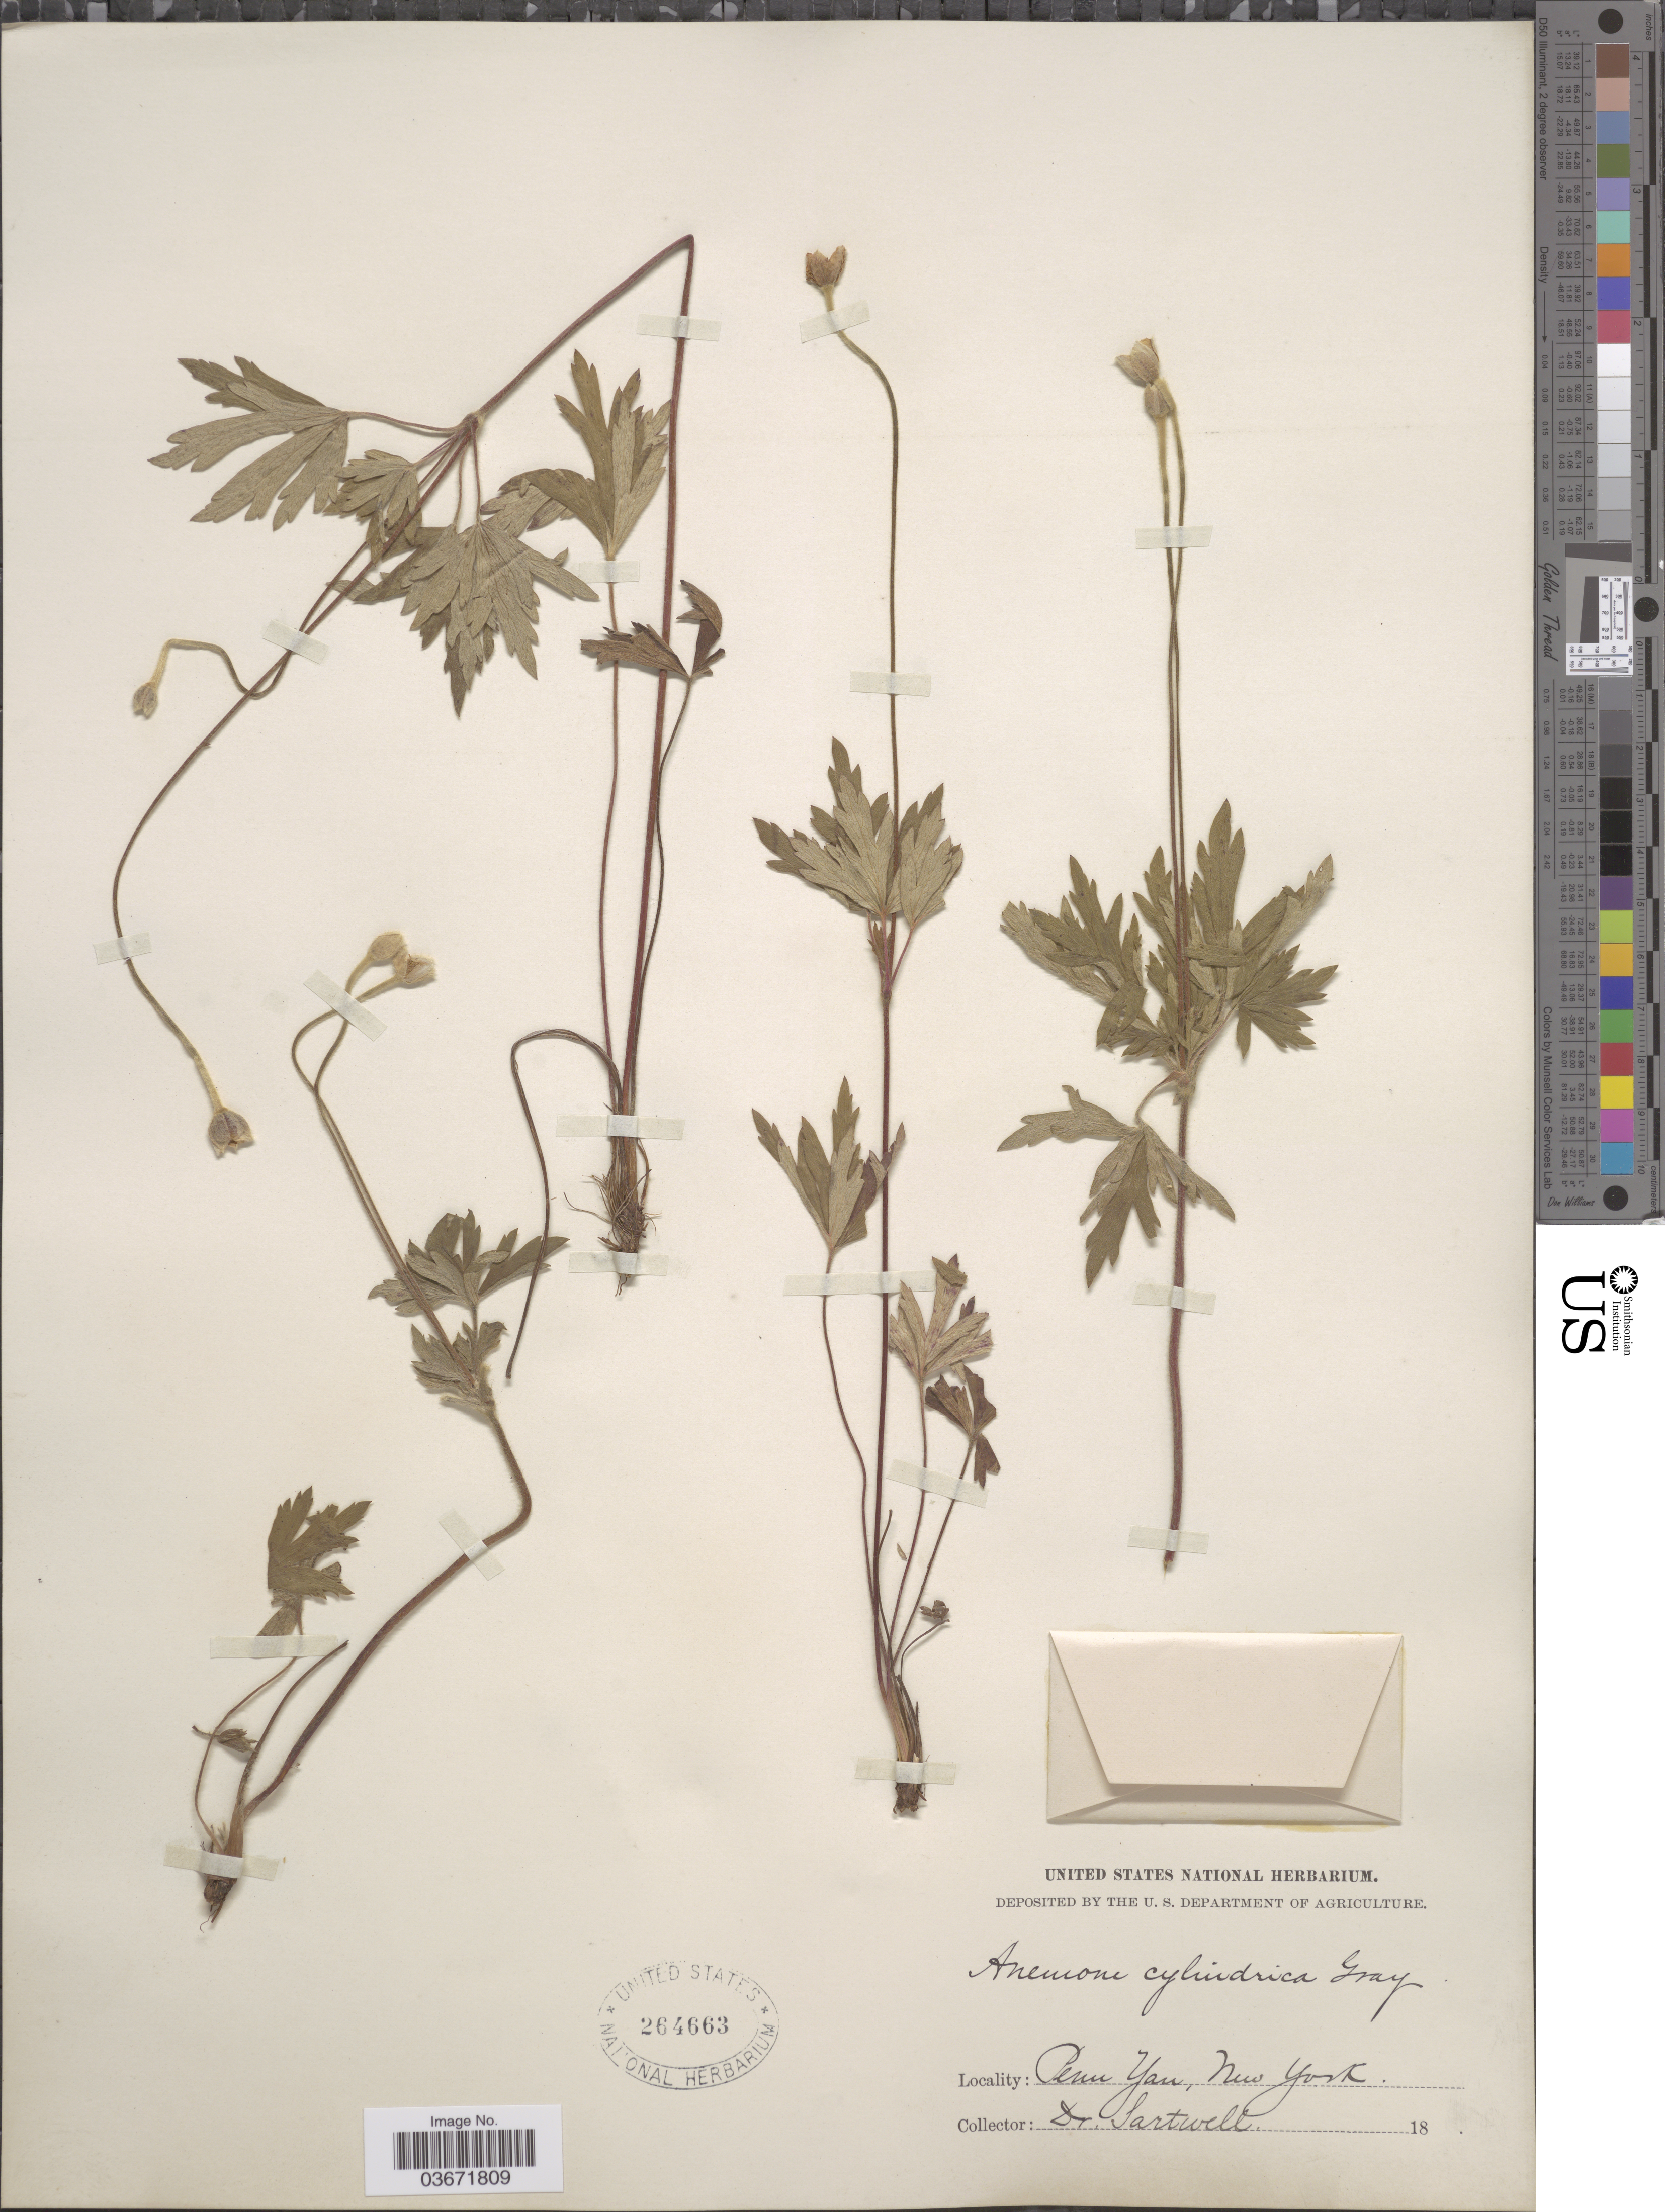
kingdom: Plantae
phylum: Tracheophyta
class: Magnoliopsida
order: Ranunculales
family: Ranunculaceae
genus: Anemone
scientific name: Anemone cylindrica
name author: A. Gray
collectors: Sartwell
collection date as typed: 18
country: United States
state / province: New York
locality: Penn Yan.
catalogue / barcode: US 264663